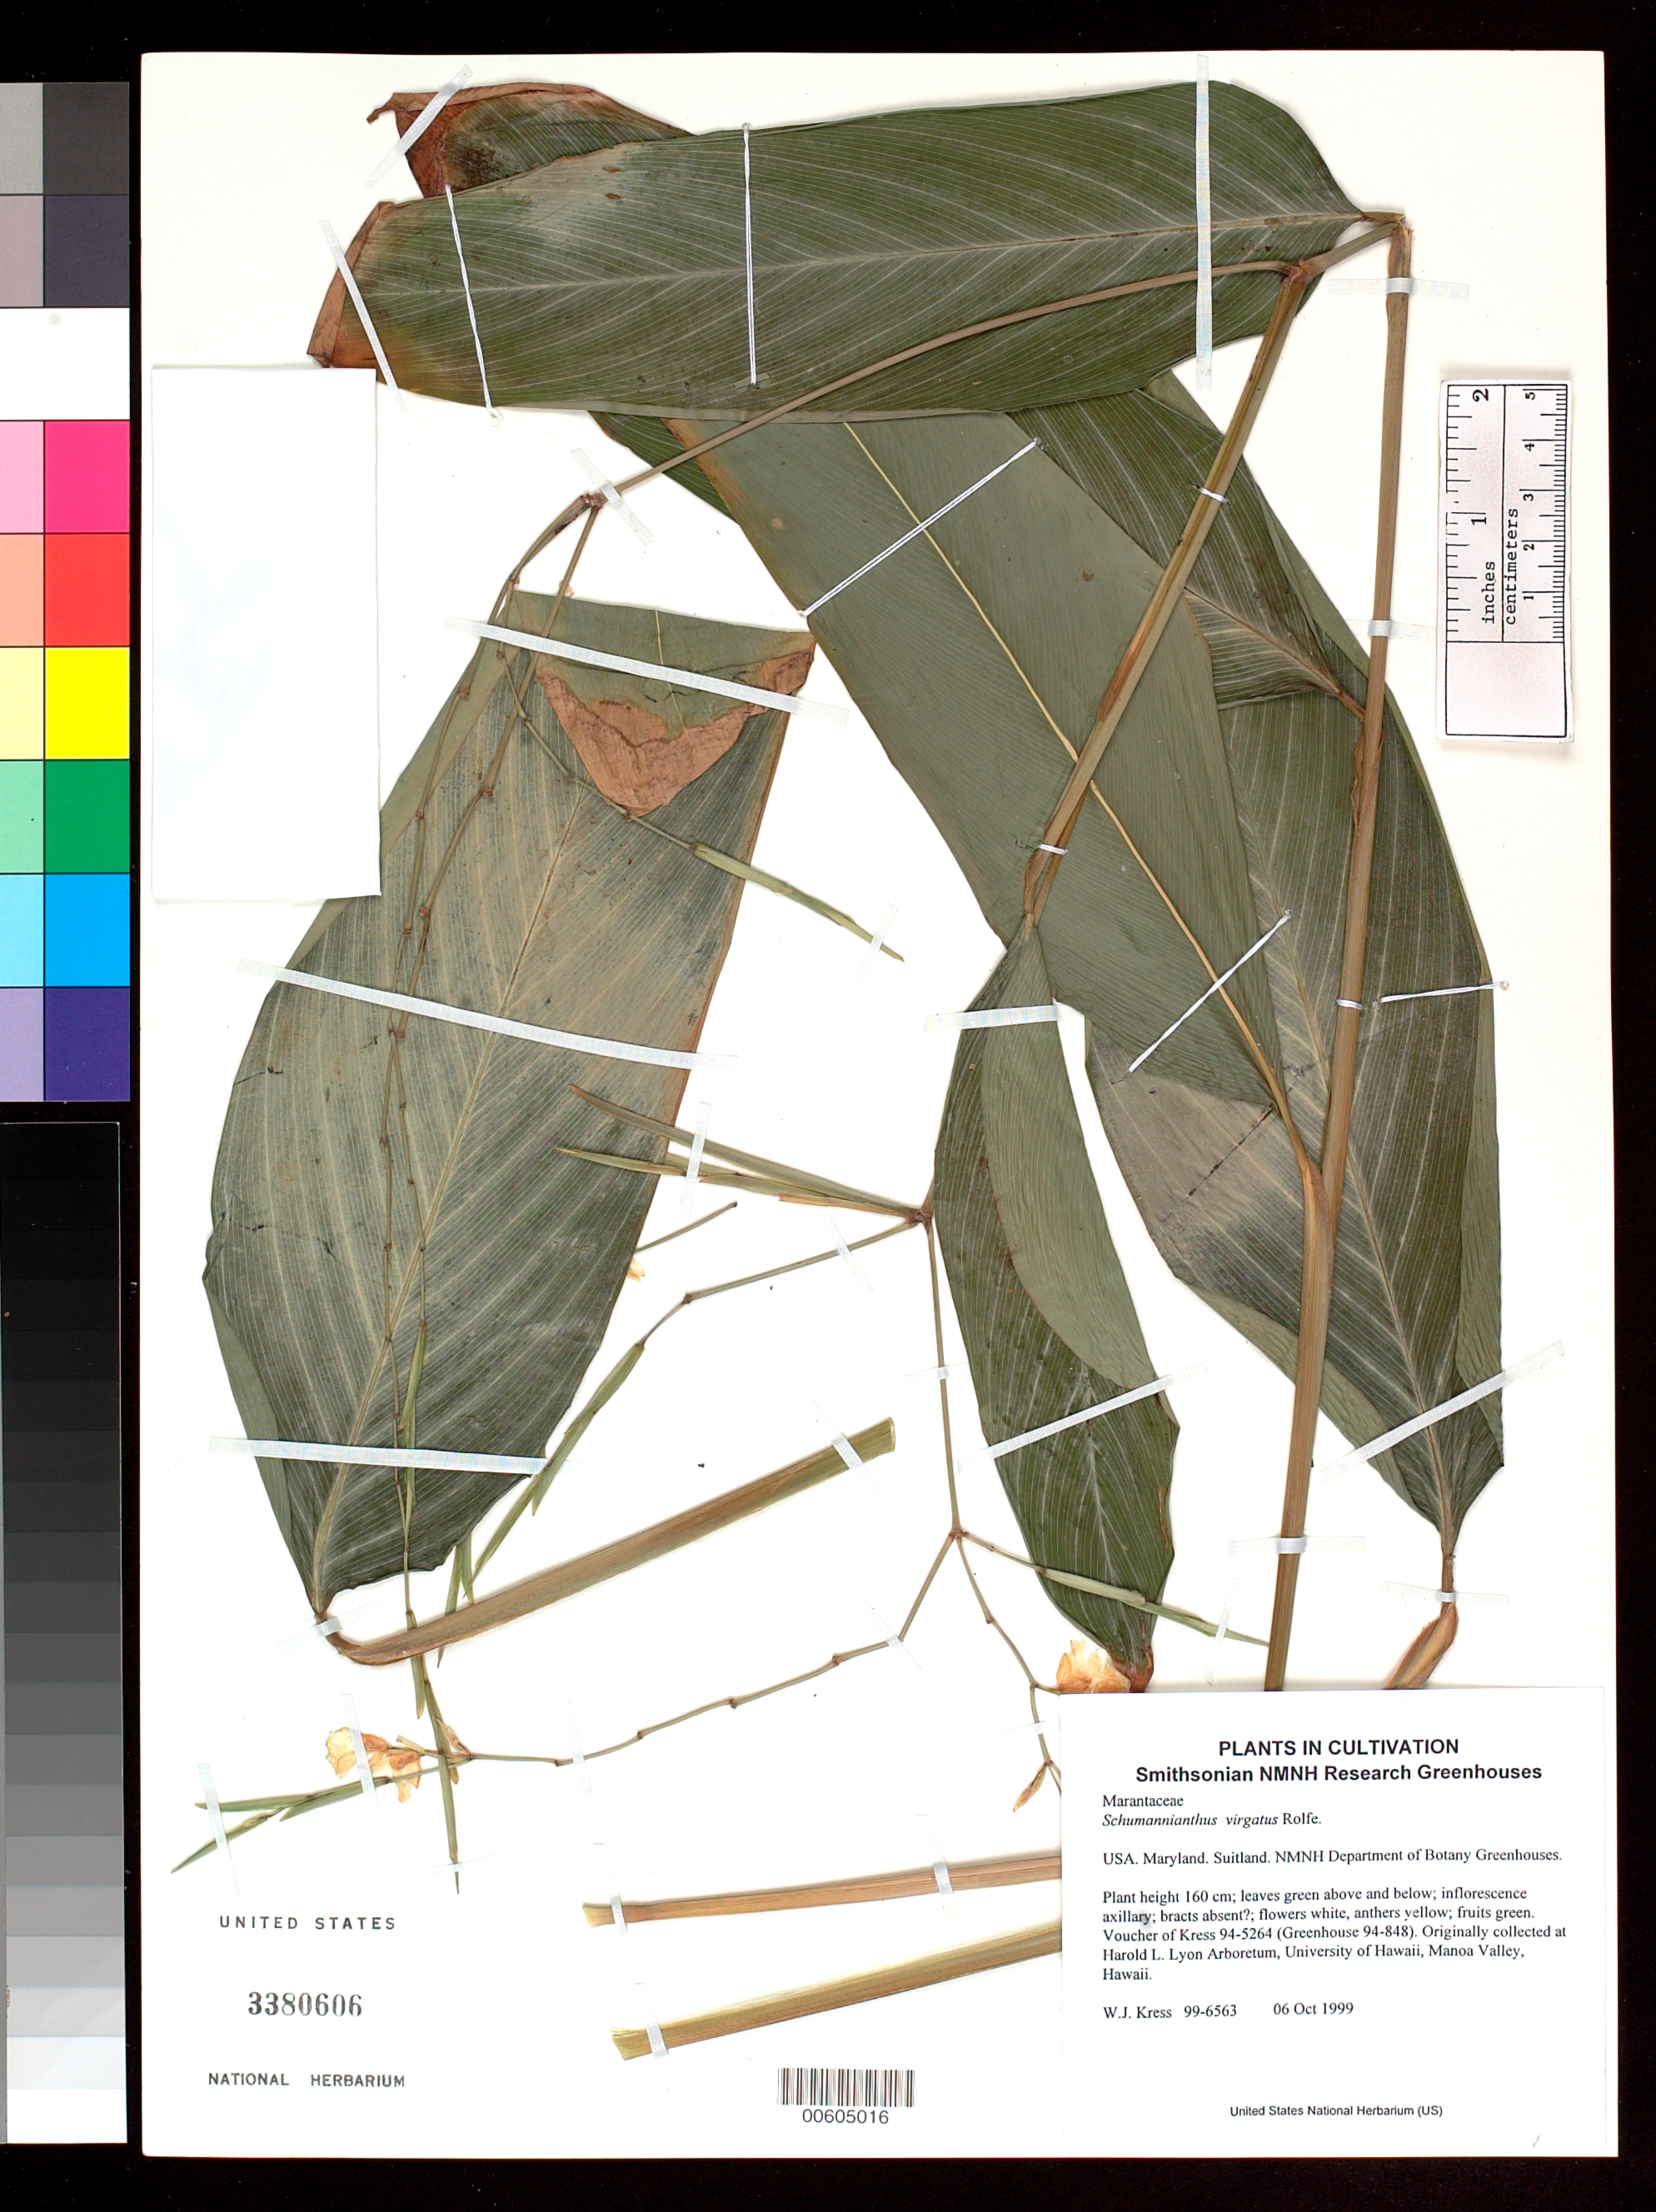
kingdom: Plantae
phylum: Tracheophyta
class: Liliopsida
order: Zingiberales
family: Marantaceae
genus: Schumannianthus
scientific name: Schumannianthus virgatus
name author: (Roxb.) Rolfe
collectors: W. J. Kress & M. Bordelon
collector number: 99-6563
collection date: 1999-10-06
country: United States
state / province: Maryland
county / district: Prince George's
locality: NMNH Botany Research Greenhouses. Suitland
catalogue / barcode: US 3380606